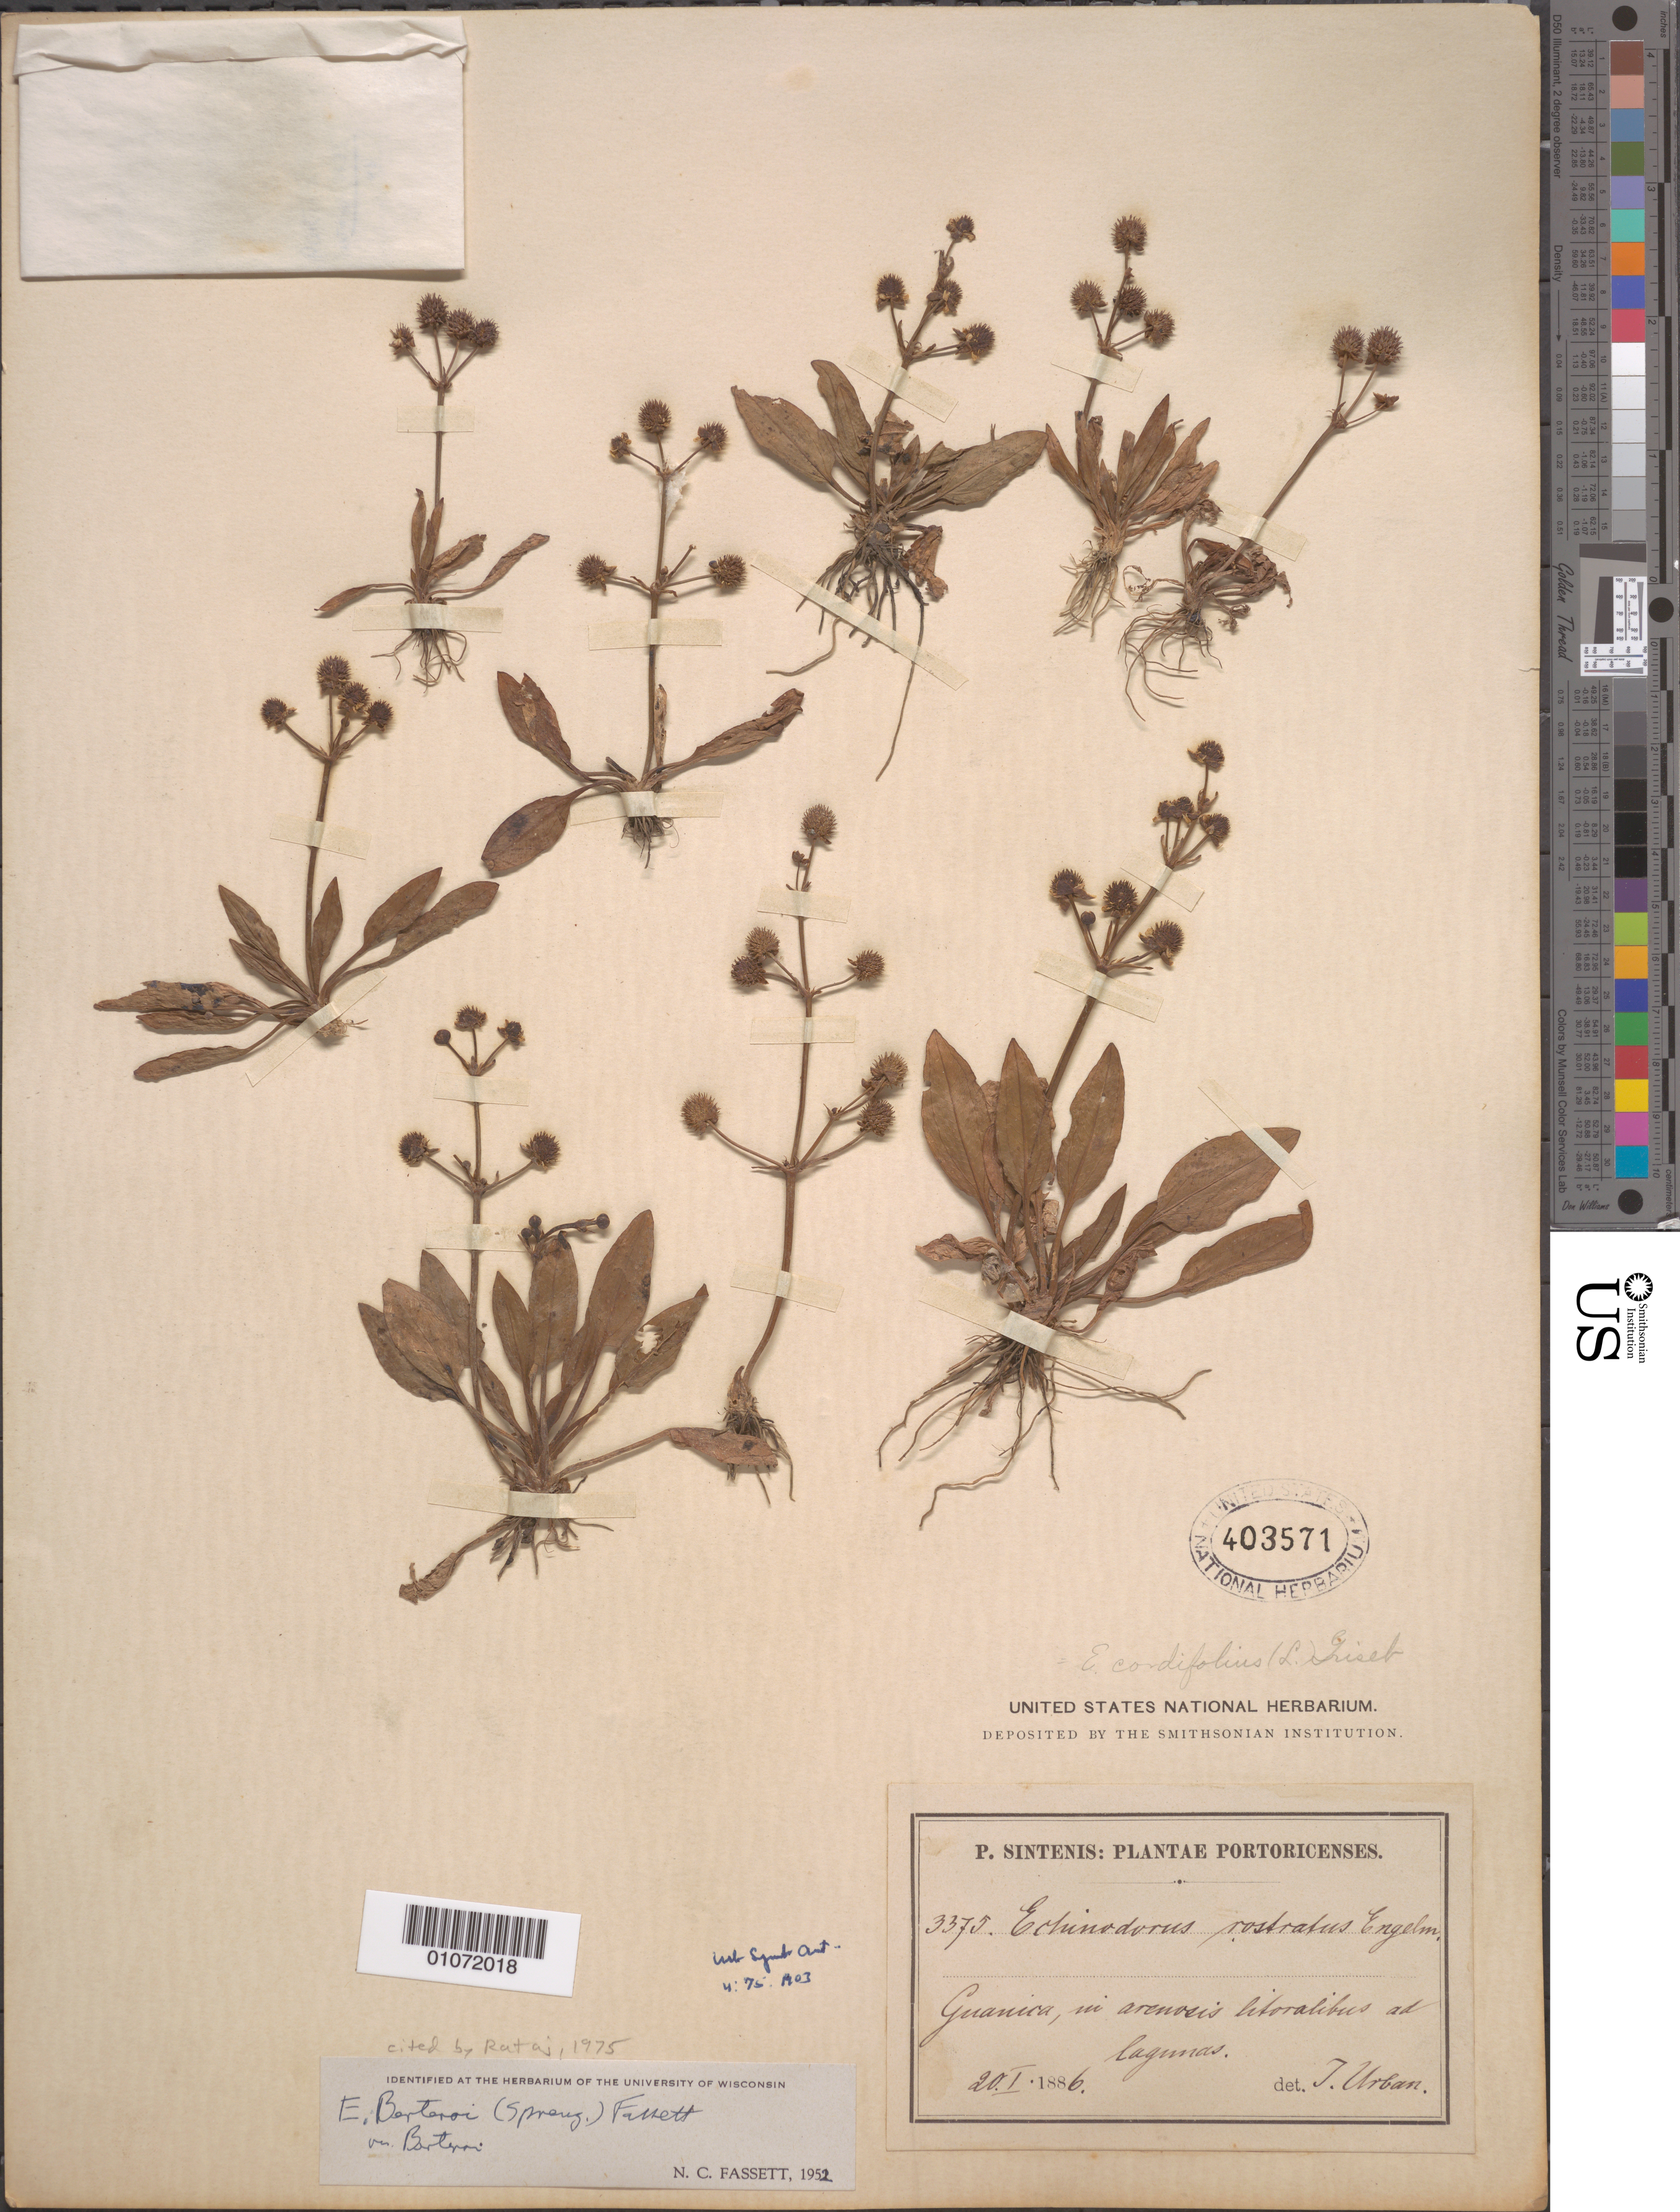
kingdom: Plantae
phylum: Tracheophyta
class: Liliopsida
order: Alismatales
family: Alismataceae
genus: Echinodorus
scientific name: Echinodorus berteroi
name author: (Spreng.) Fassett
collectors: P. Sintenis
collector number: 3375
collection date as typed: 20 Jan 1886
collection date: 1886-01-20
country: Puerto Rico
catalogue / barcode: US 403571